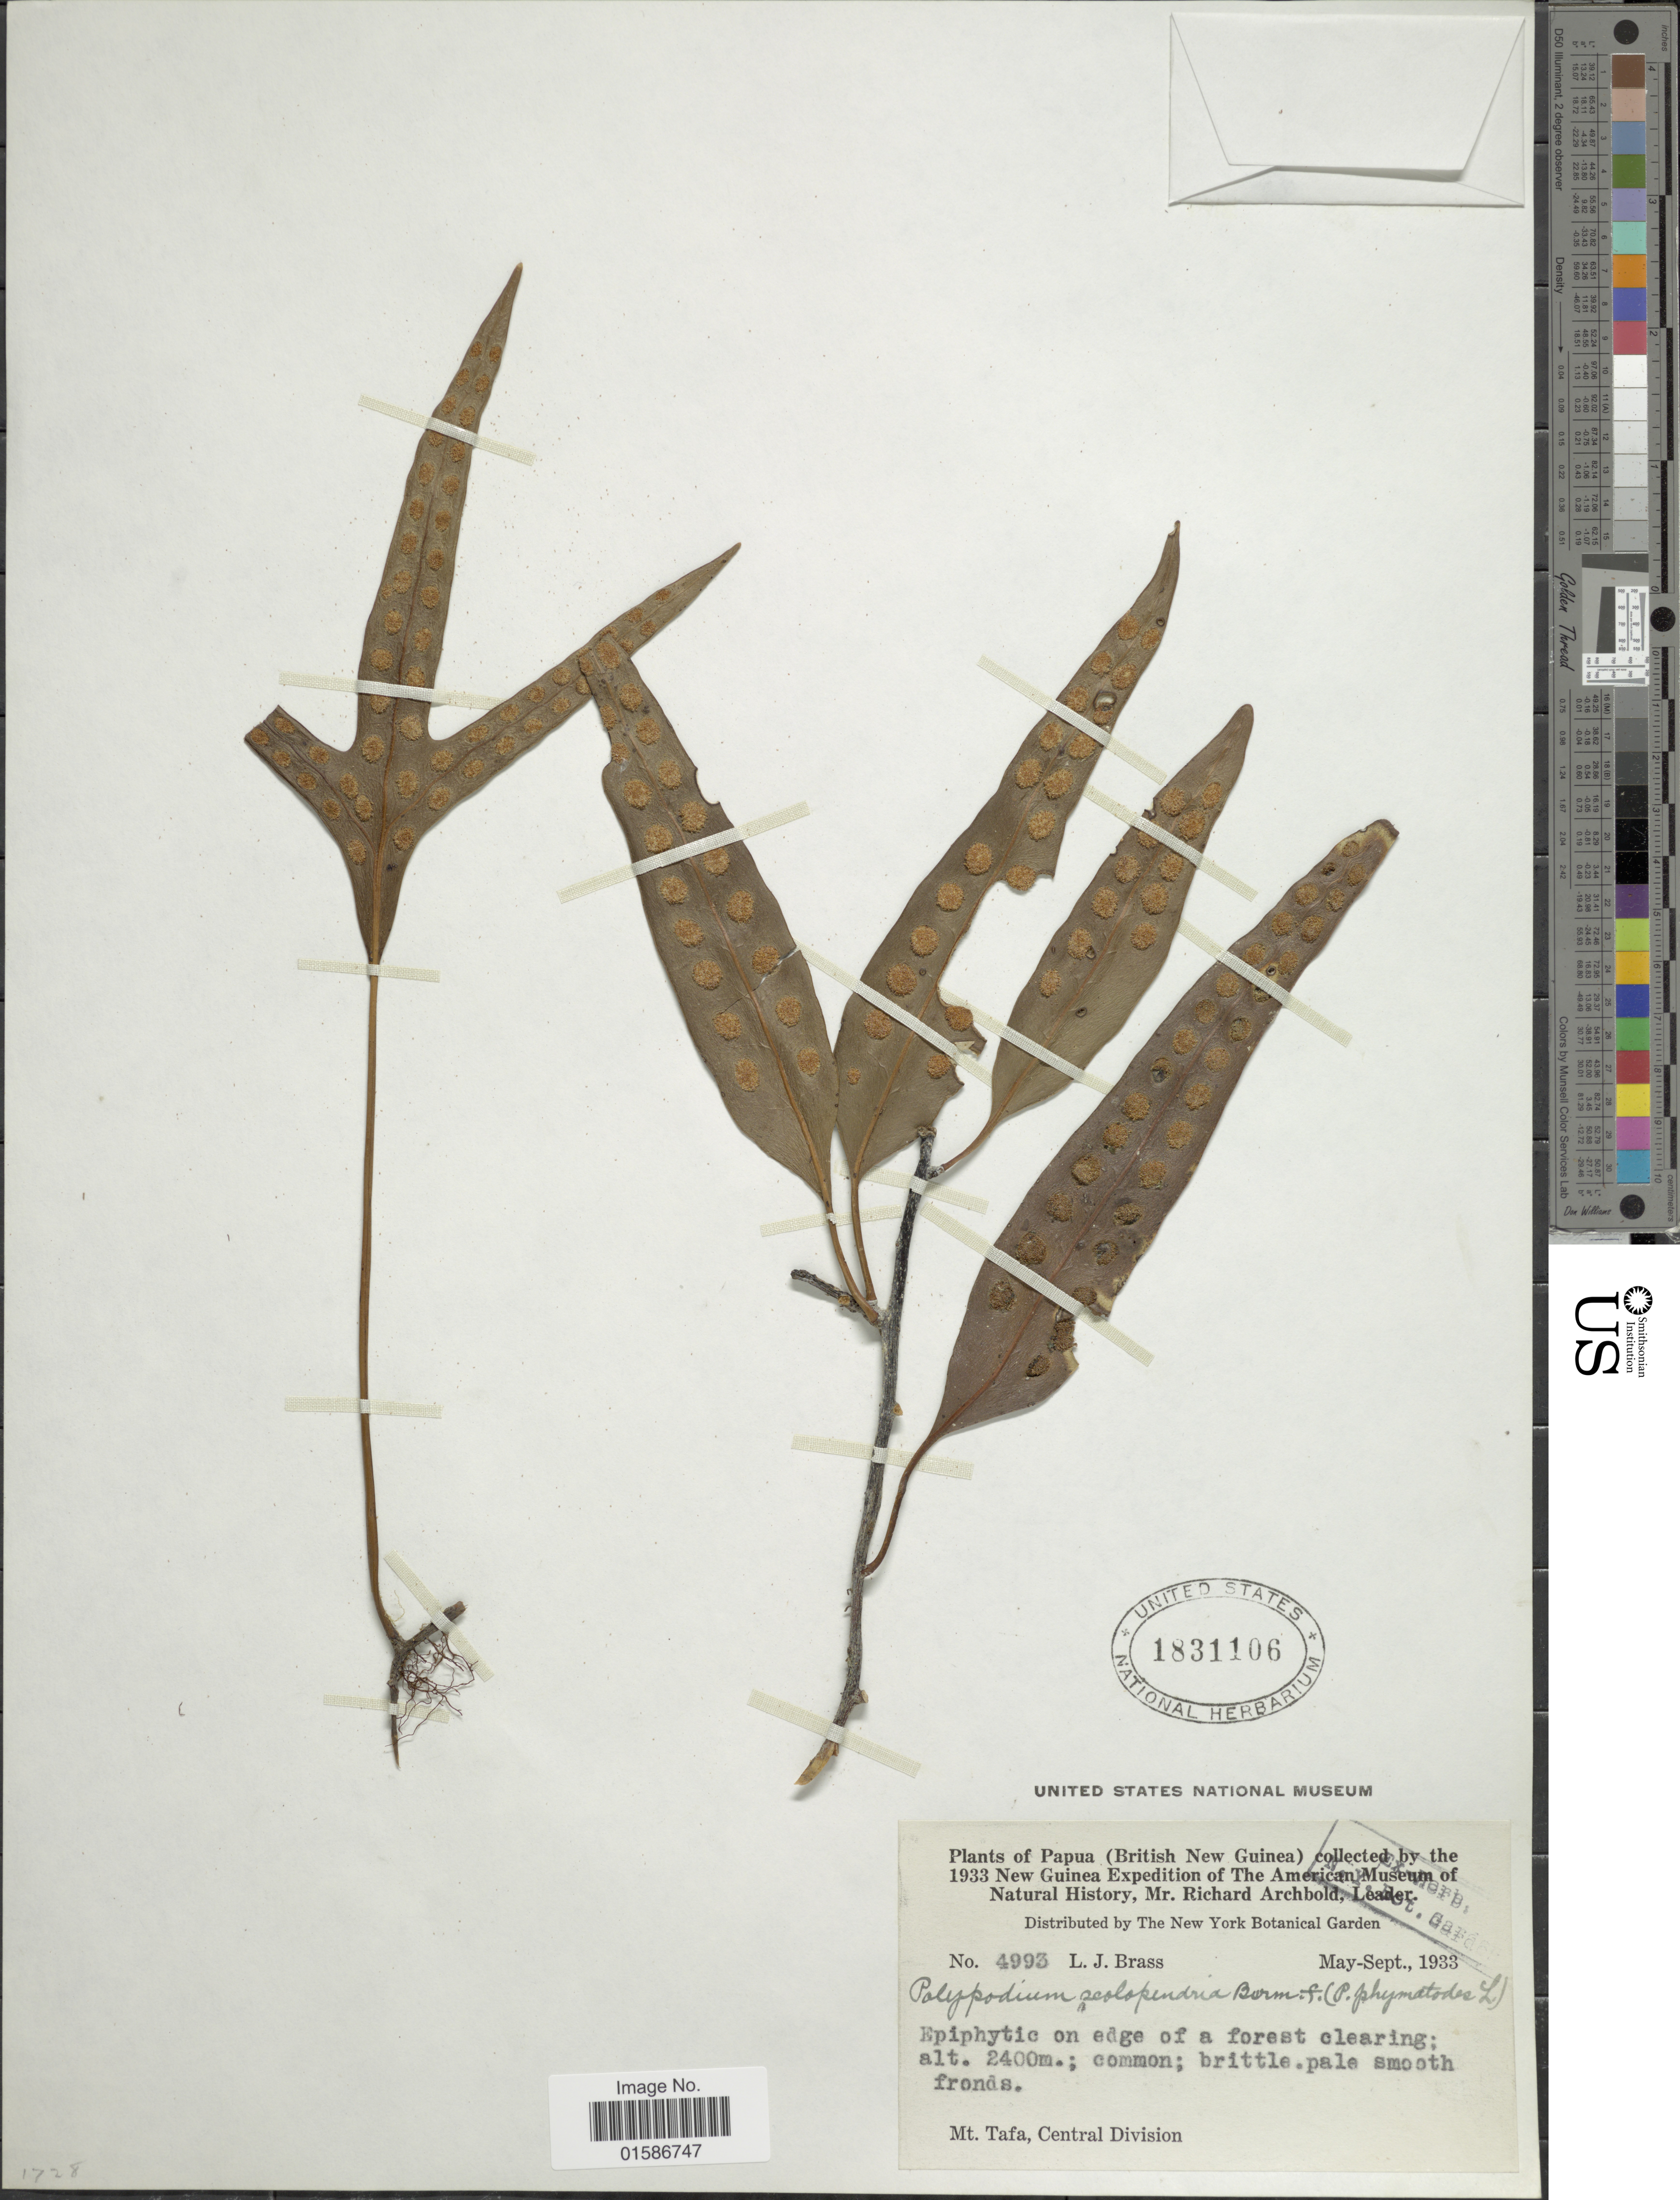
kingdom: Plantae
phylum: Tracheophyta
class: Polypodiopsida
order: Polypodiales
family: Polypodiaceae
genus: Microsorum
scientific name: Microsorum scolopendria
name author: (Burm. f.) Copel.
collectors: L. J. Brass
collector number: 4993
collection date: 1933-05/1933-09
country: Papua New Guinea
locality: Mt Tafa, Central Division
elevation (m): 2400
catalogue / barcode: US 1831106